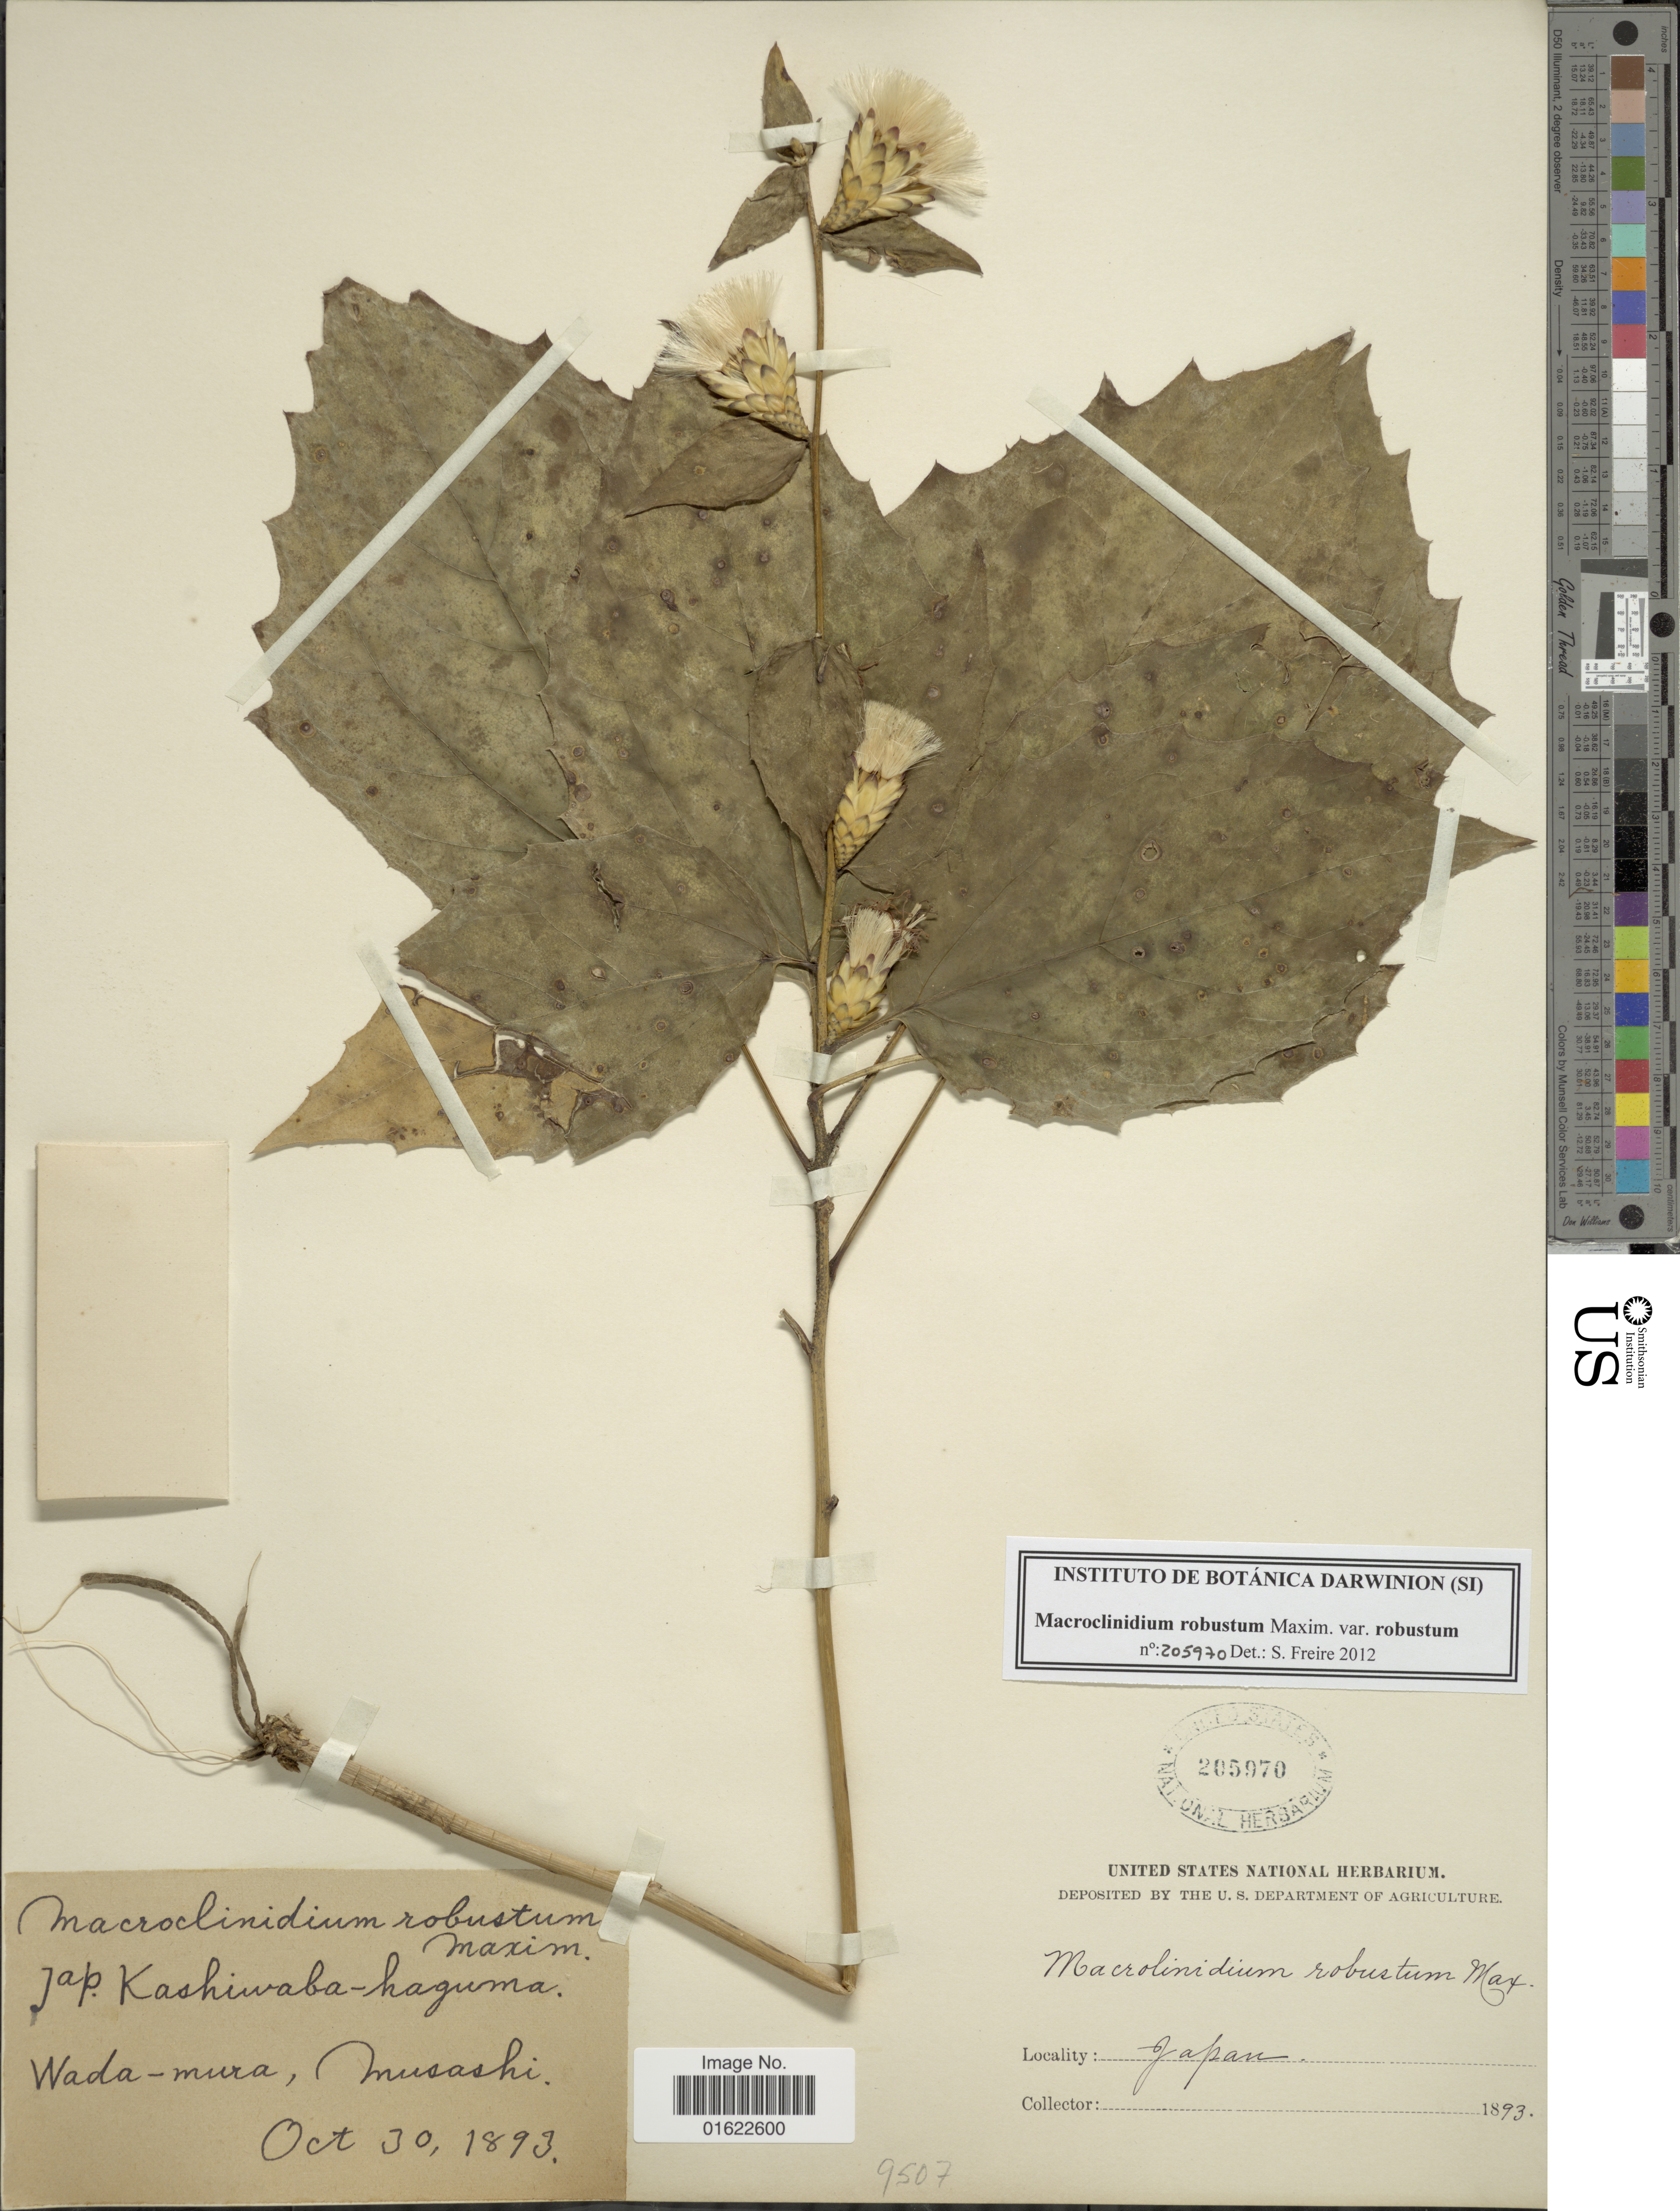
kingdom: Plantae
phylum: Tracheophyta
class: Magnoliopsida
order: Asterales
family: Asteraceae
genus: Macroclinidium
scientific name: Macroclinidium robustum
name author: Maxim.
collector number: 9507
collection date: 1893-10-30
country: Japan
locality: Wada-mura, Musashi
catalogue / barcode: US 205970